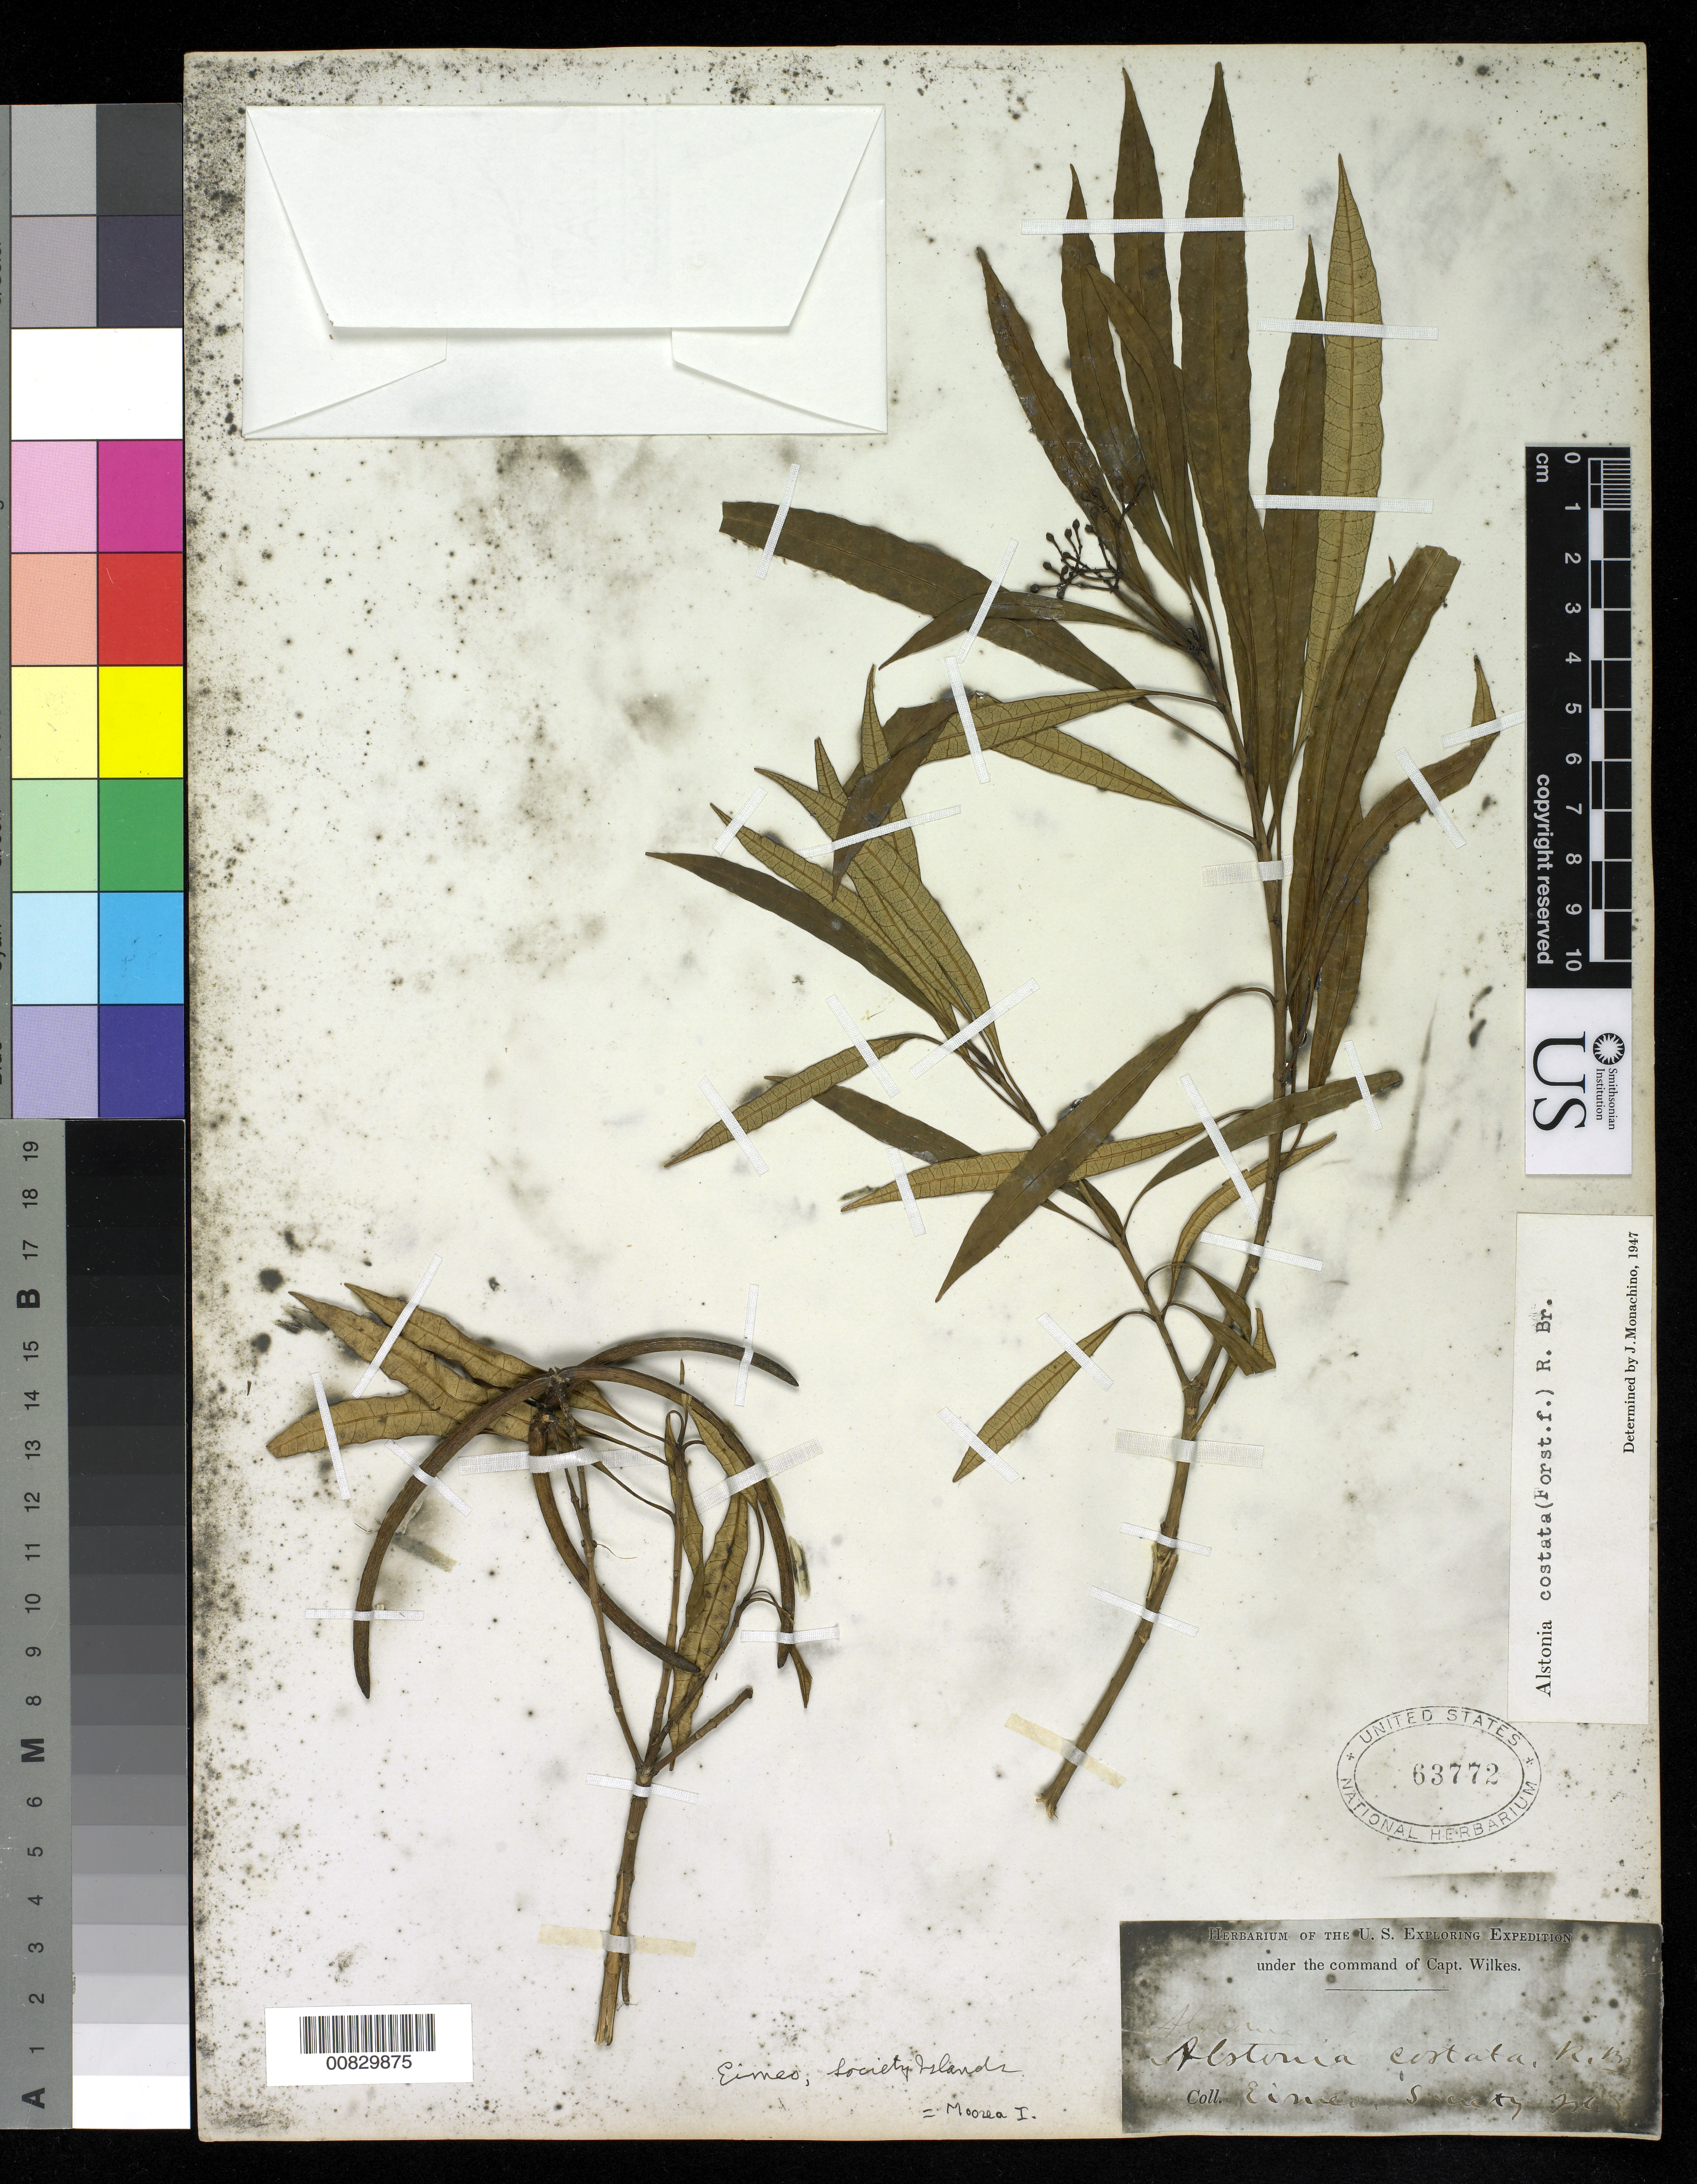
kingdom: Plantae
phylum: Tracheophyta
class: Magnoliopsida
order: Gentianales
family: Apocynaceae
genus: Alstonia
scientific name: Alstonia costata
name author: (G. Forst.) R. Br.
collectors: Wilkes Explor. Exped.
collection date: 1838/1842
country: French Polynesia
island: Moorea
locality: Eineo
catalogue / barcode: US 63772